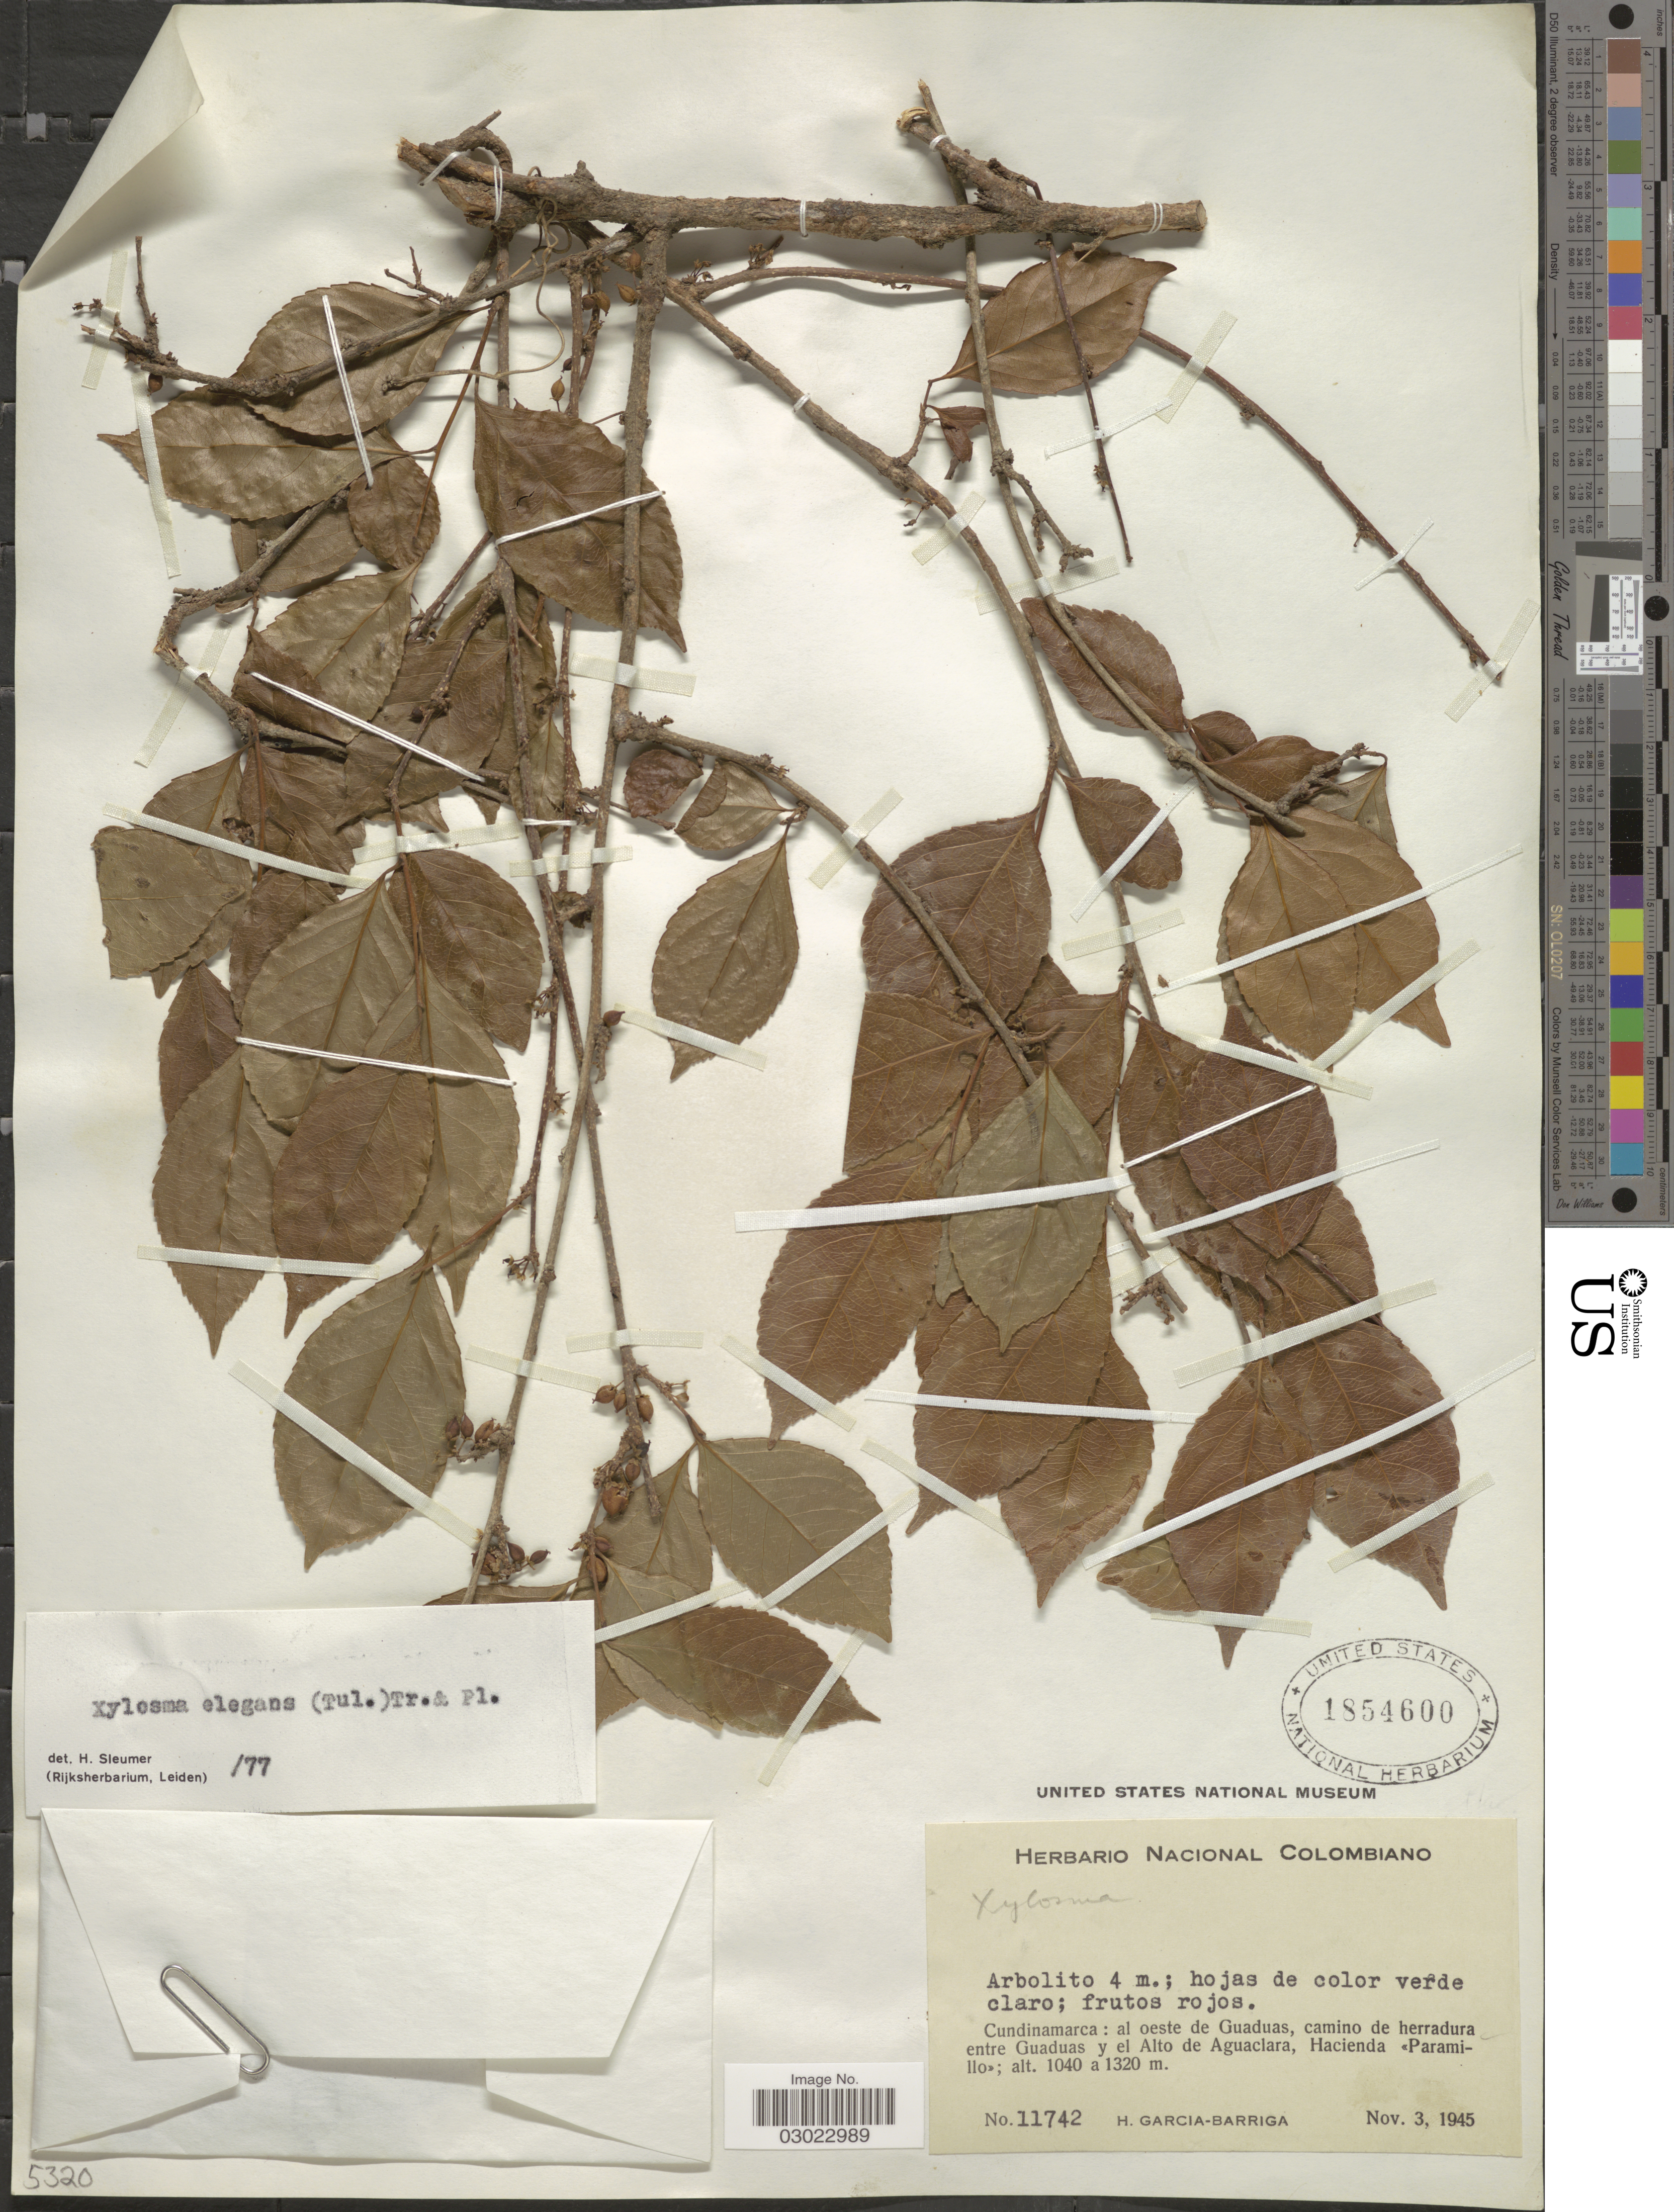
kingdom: Plantae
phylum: Tracheophyta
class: Magnoliopsida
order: Malpighiales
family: Salicaceae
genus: Xylosma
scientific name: Xylosma elegans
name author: (Tul.) Planch. & Triana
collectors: H. García Barriga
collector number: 11742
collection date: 1945-11-03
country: Colombia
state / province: Cundinamarca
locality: Al oeste de Guaduas, camino de herradura entre Guadas y el Alto de Aguaclara, Hacienda <<Paramillo>>.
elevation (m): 1040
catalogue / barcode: US 1854600